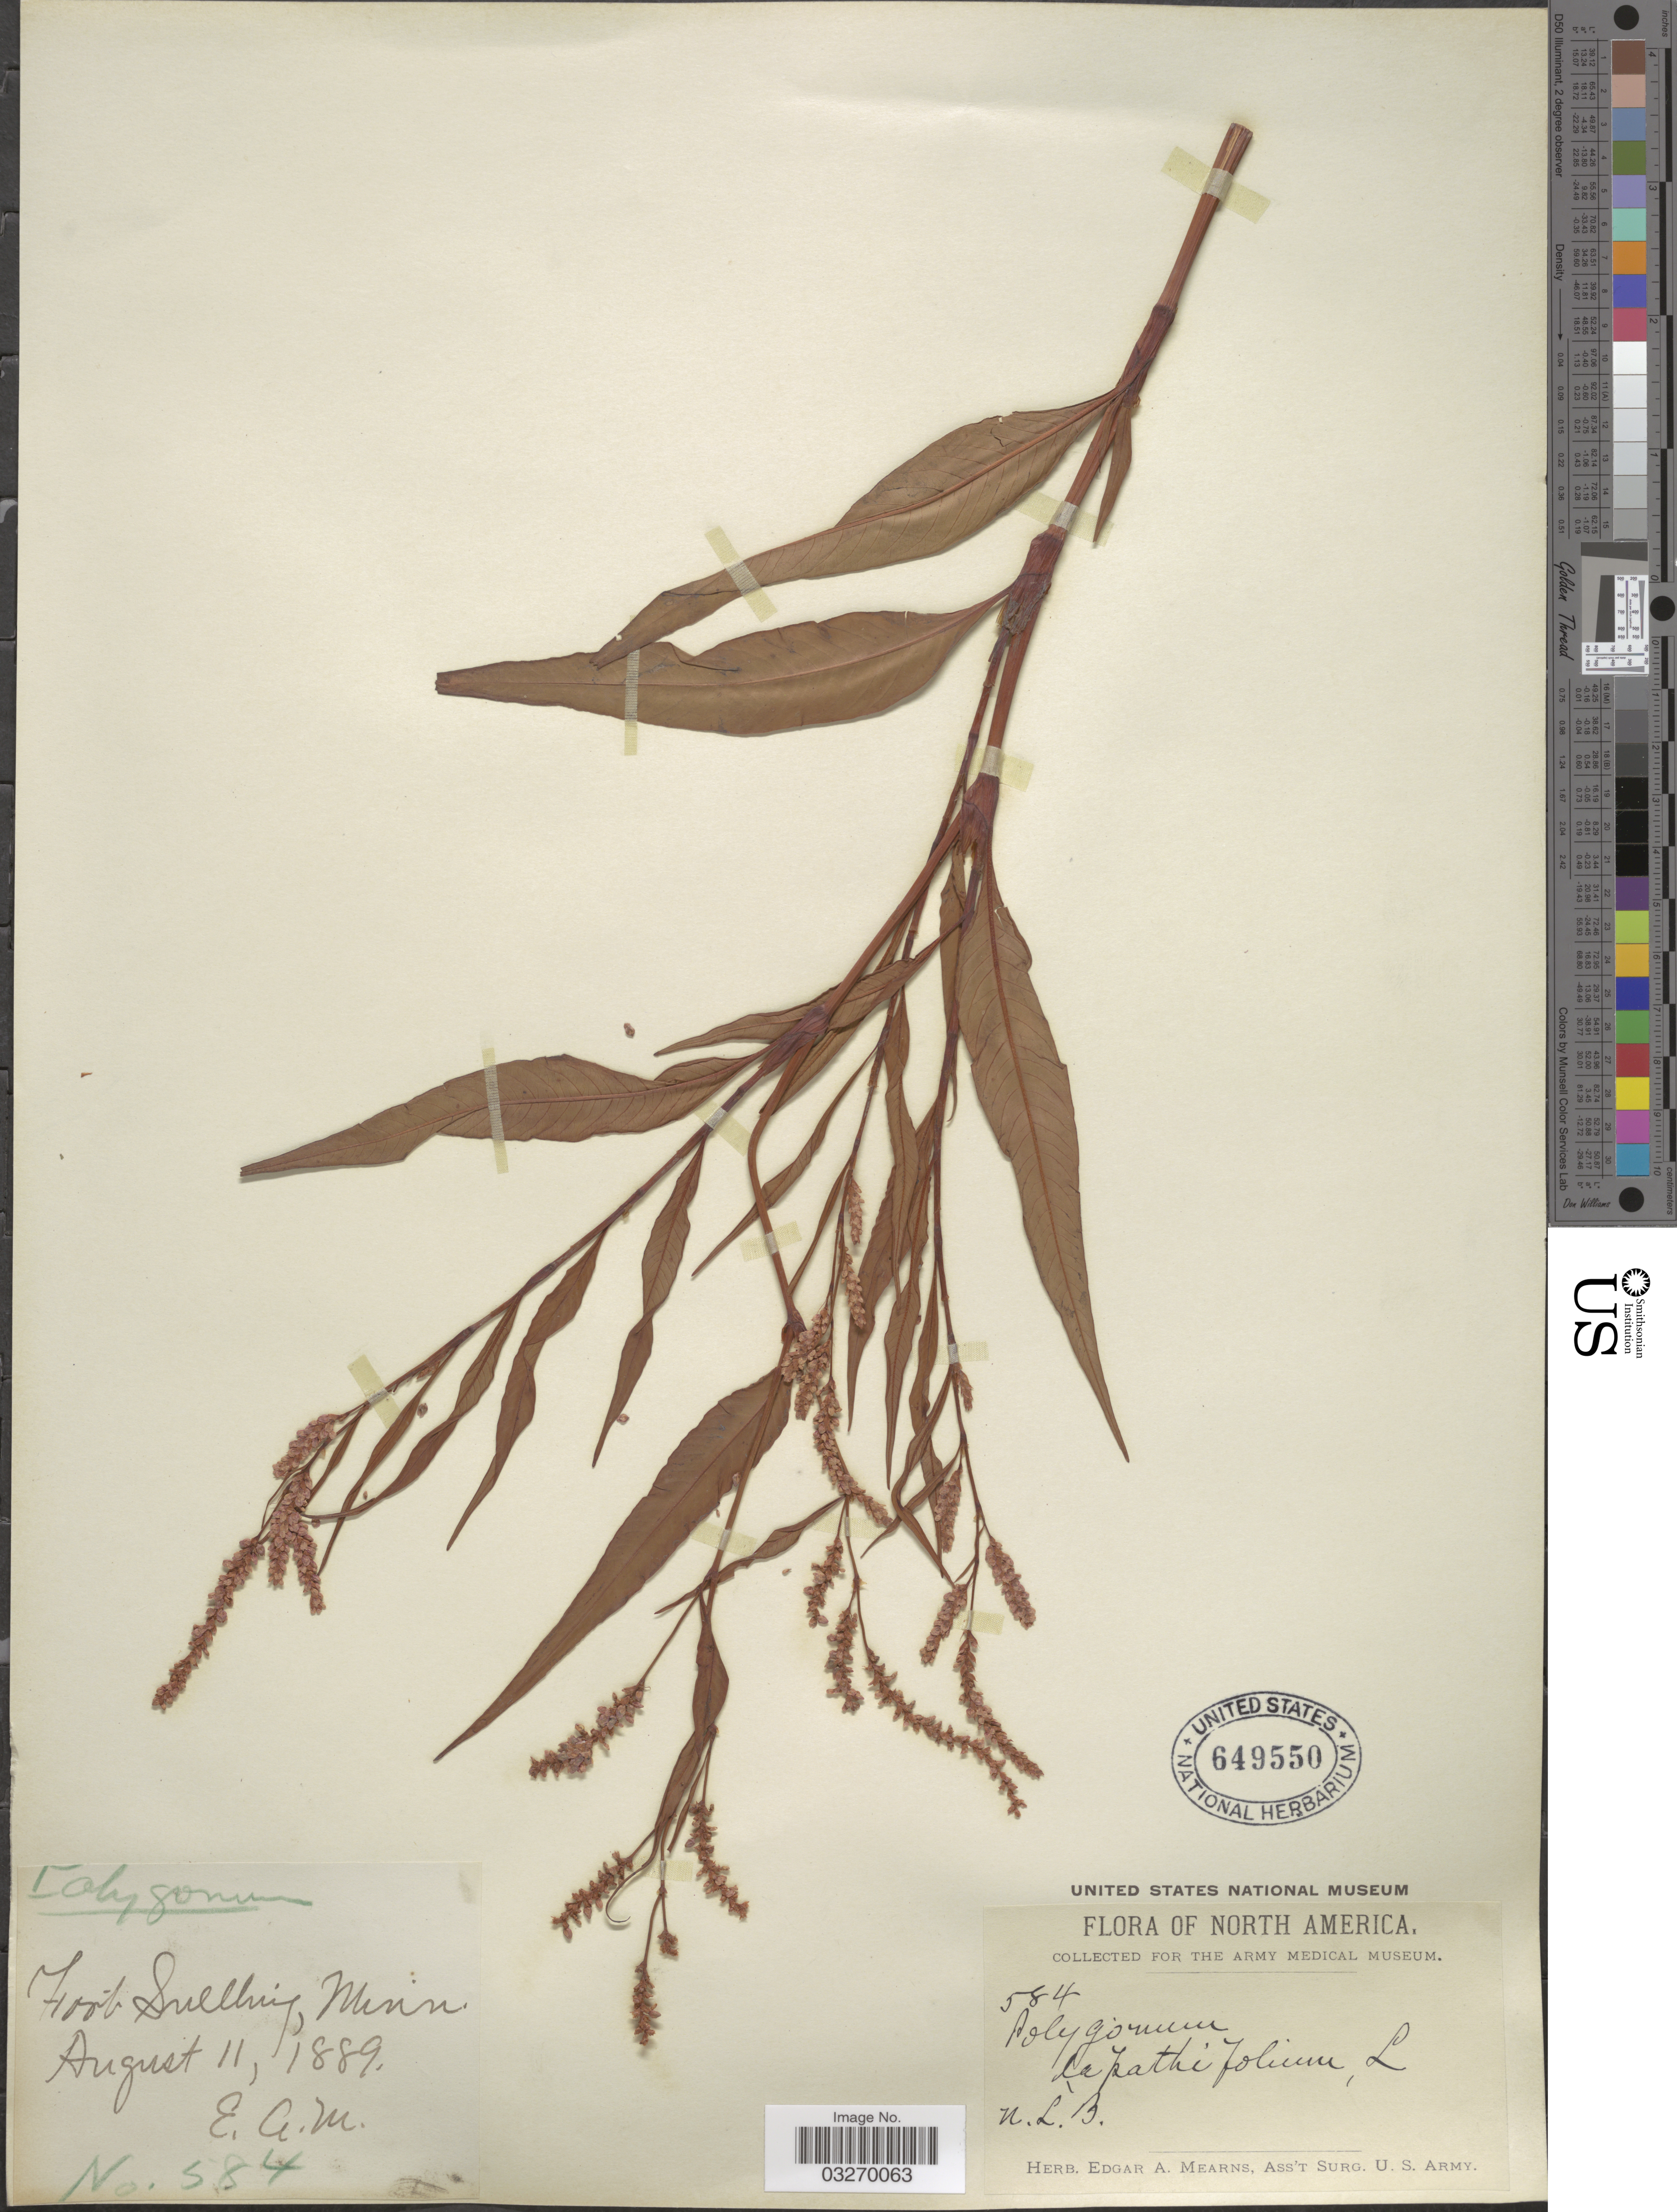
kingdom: Plantae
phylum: Tracheophyta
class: Magnoliopsida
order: Caryophyllales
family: Polygonaceae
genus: Persicaria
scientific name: Persicaria lapathifolia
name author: (L.) Delarbre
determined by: Atha, D. E.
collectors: E. A. Mearns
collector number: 584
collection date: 1889-08-11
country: United States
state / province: Minnesota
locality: Fort Snelling.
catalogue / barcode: US 649550